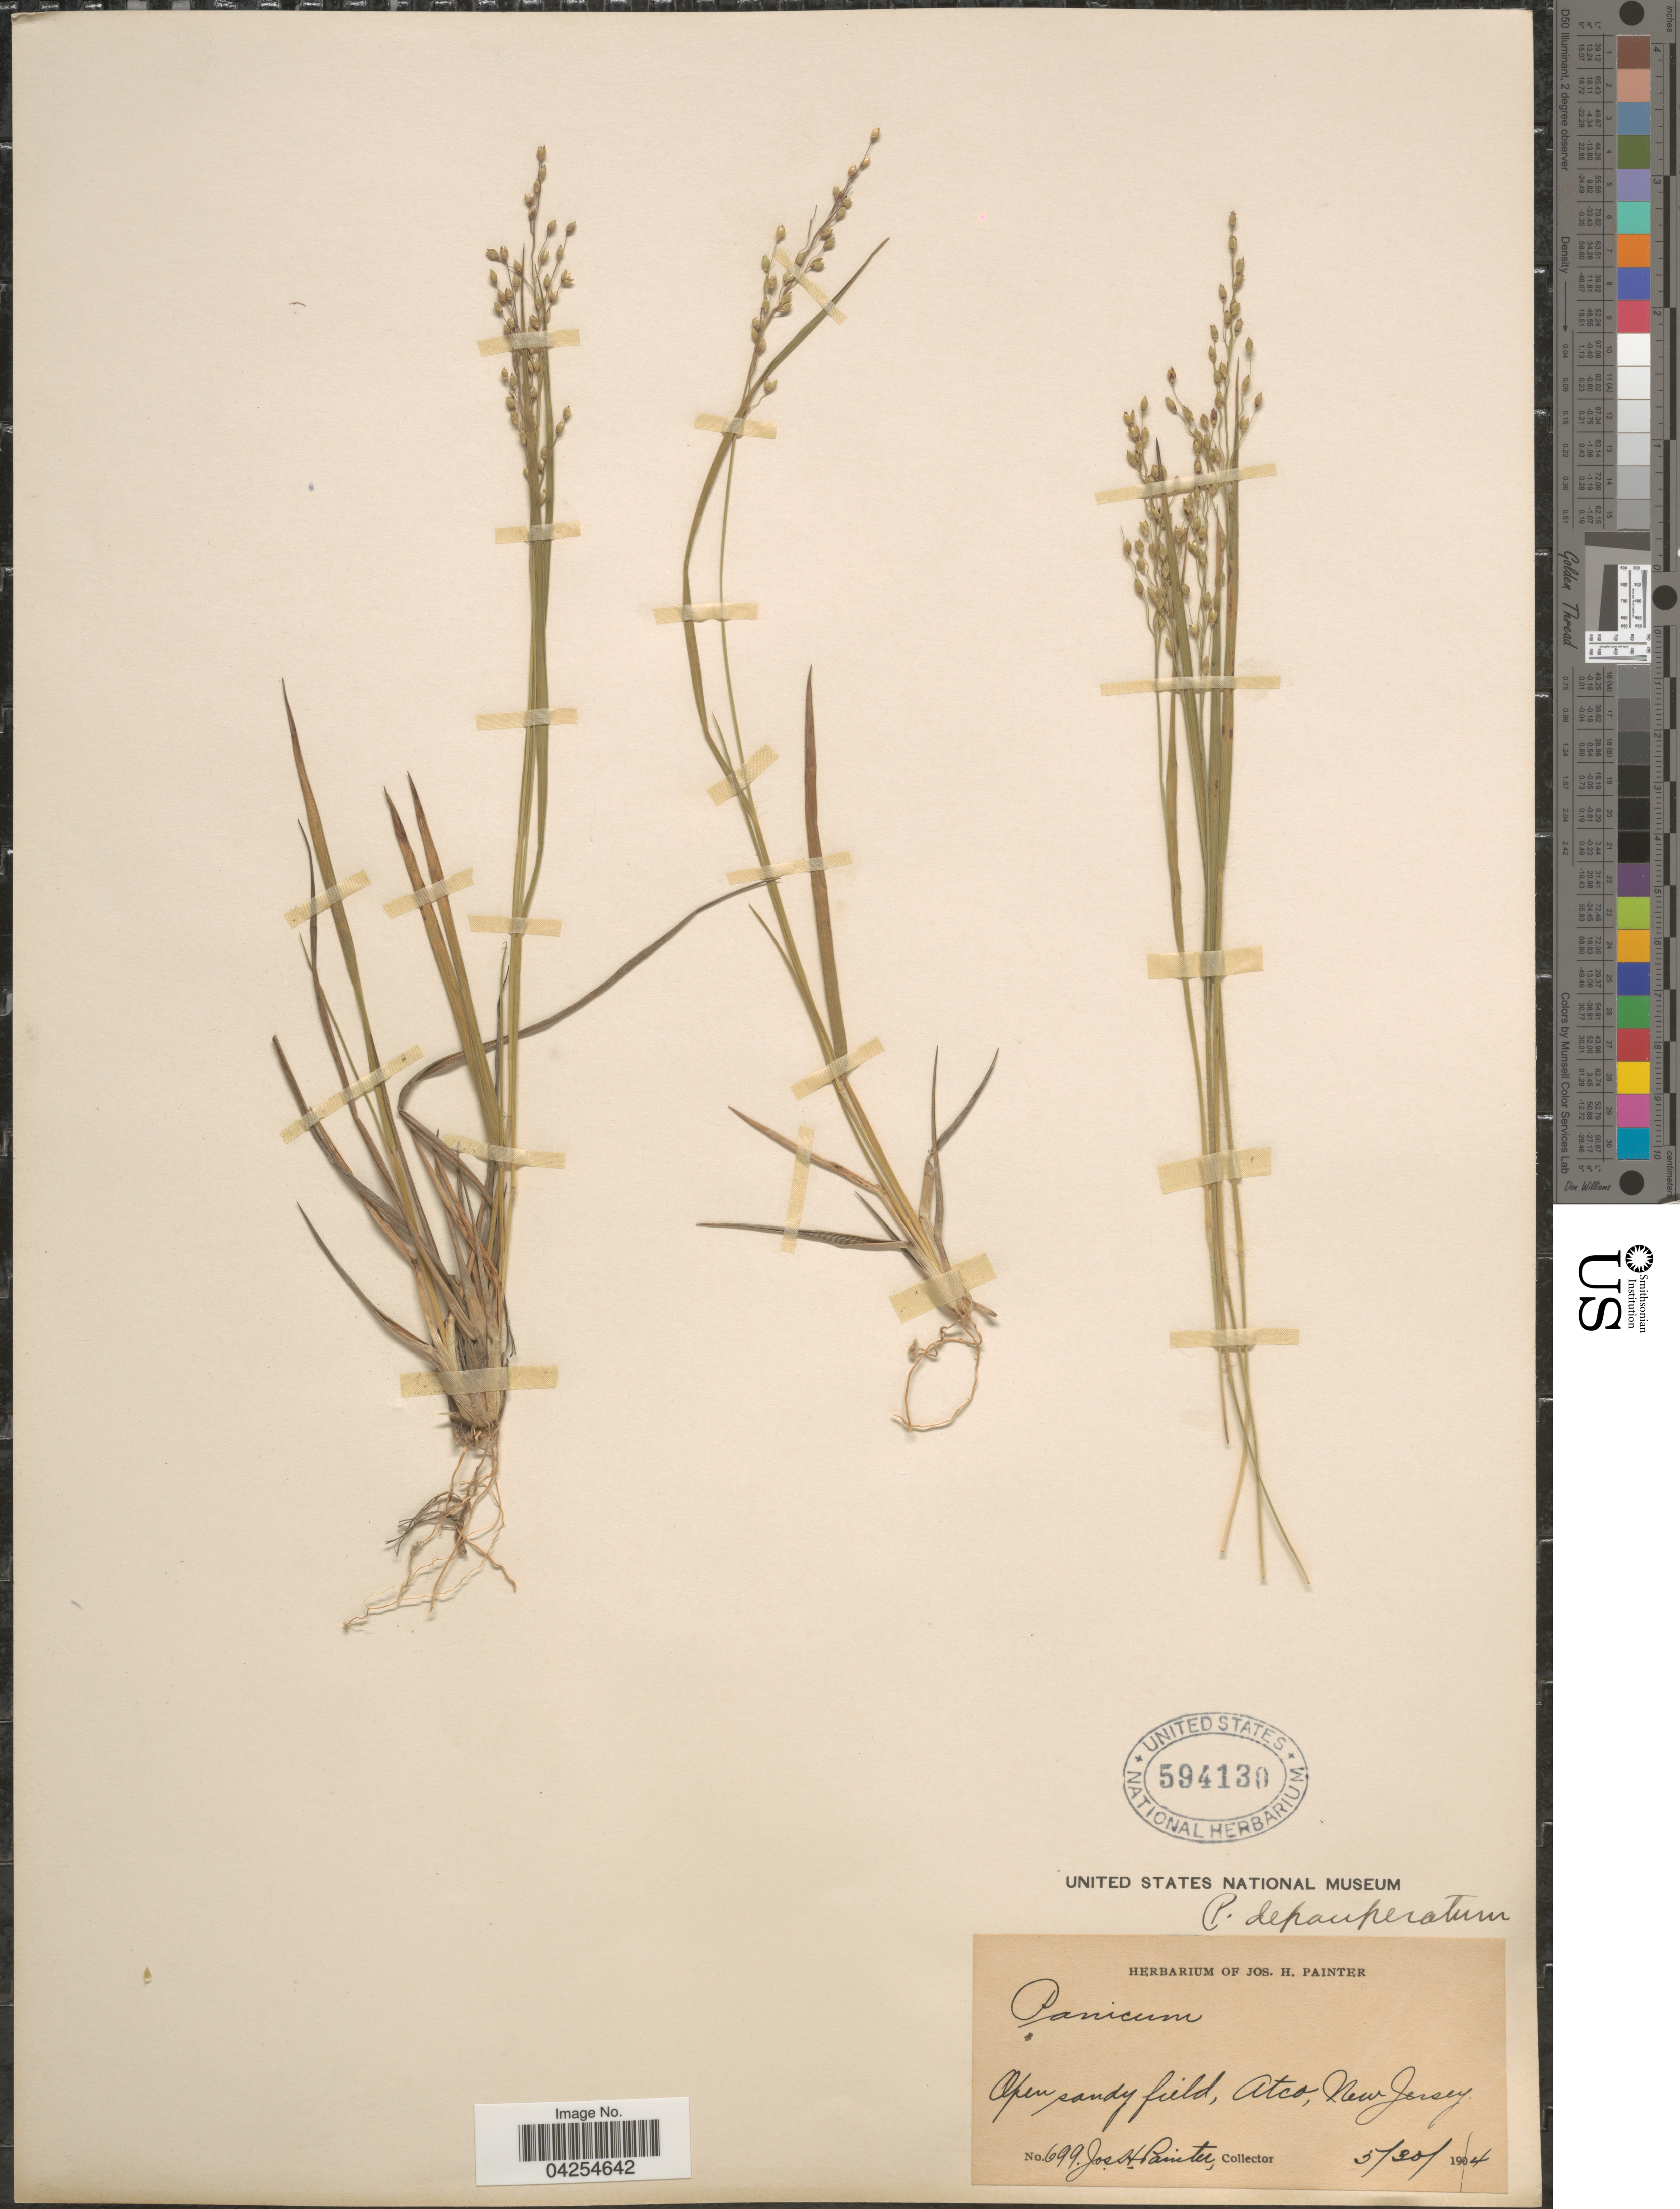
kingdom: Plantae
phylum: Tracheophyta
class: Liliopsida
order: Poales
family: Poaceae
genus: Dichanthelium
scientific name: Dichanthelium depauperatum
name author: (Muhl.) Gould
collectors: J. H. Painter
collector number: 699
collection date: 1904-05-30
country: United States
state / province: New Jersey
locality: Open sandy field, Atco.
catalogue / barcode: US 594130